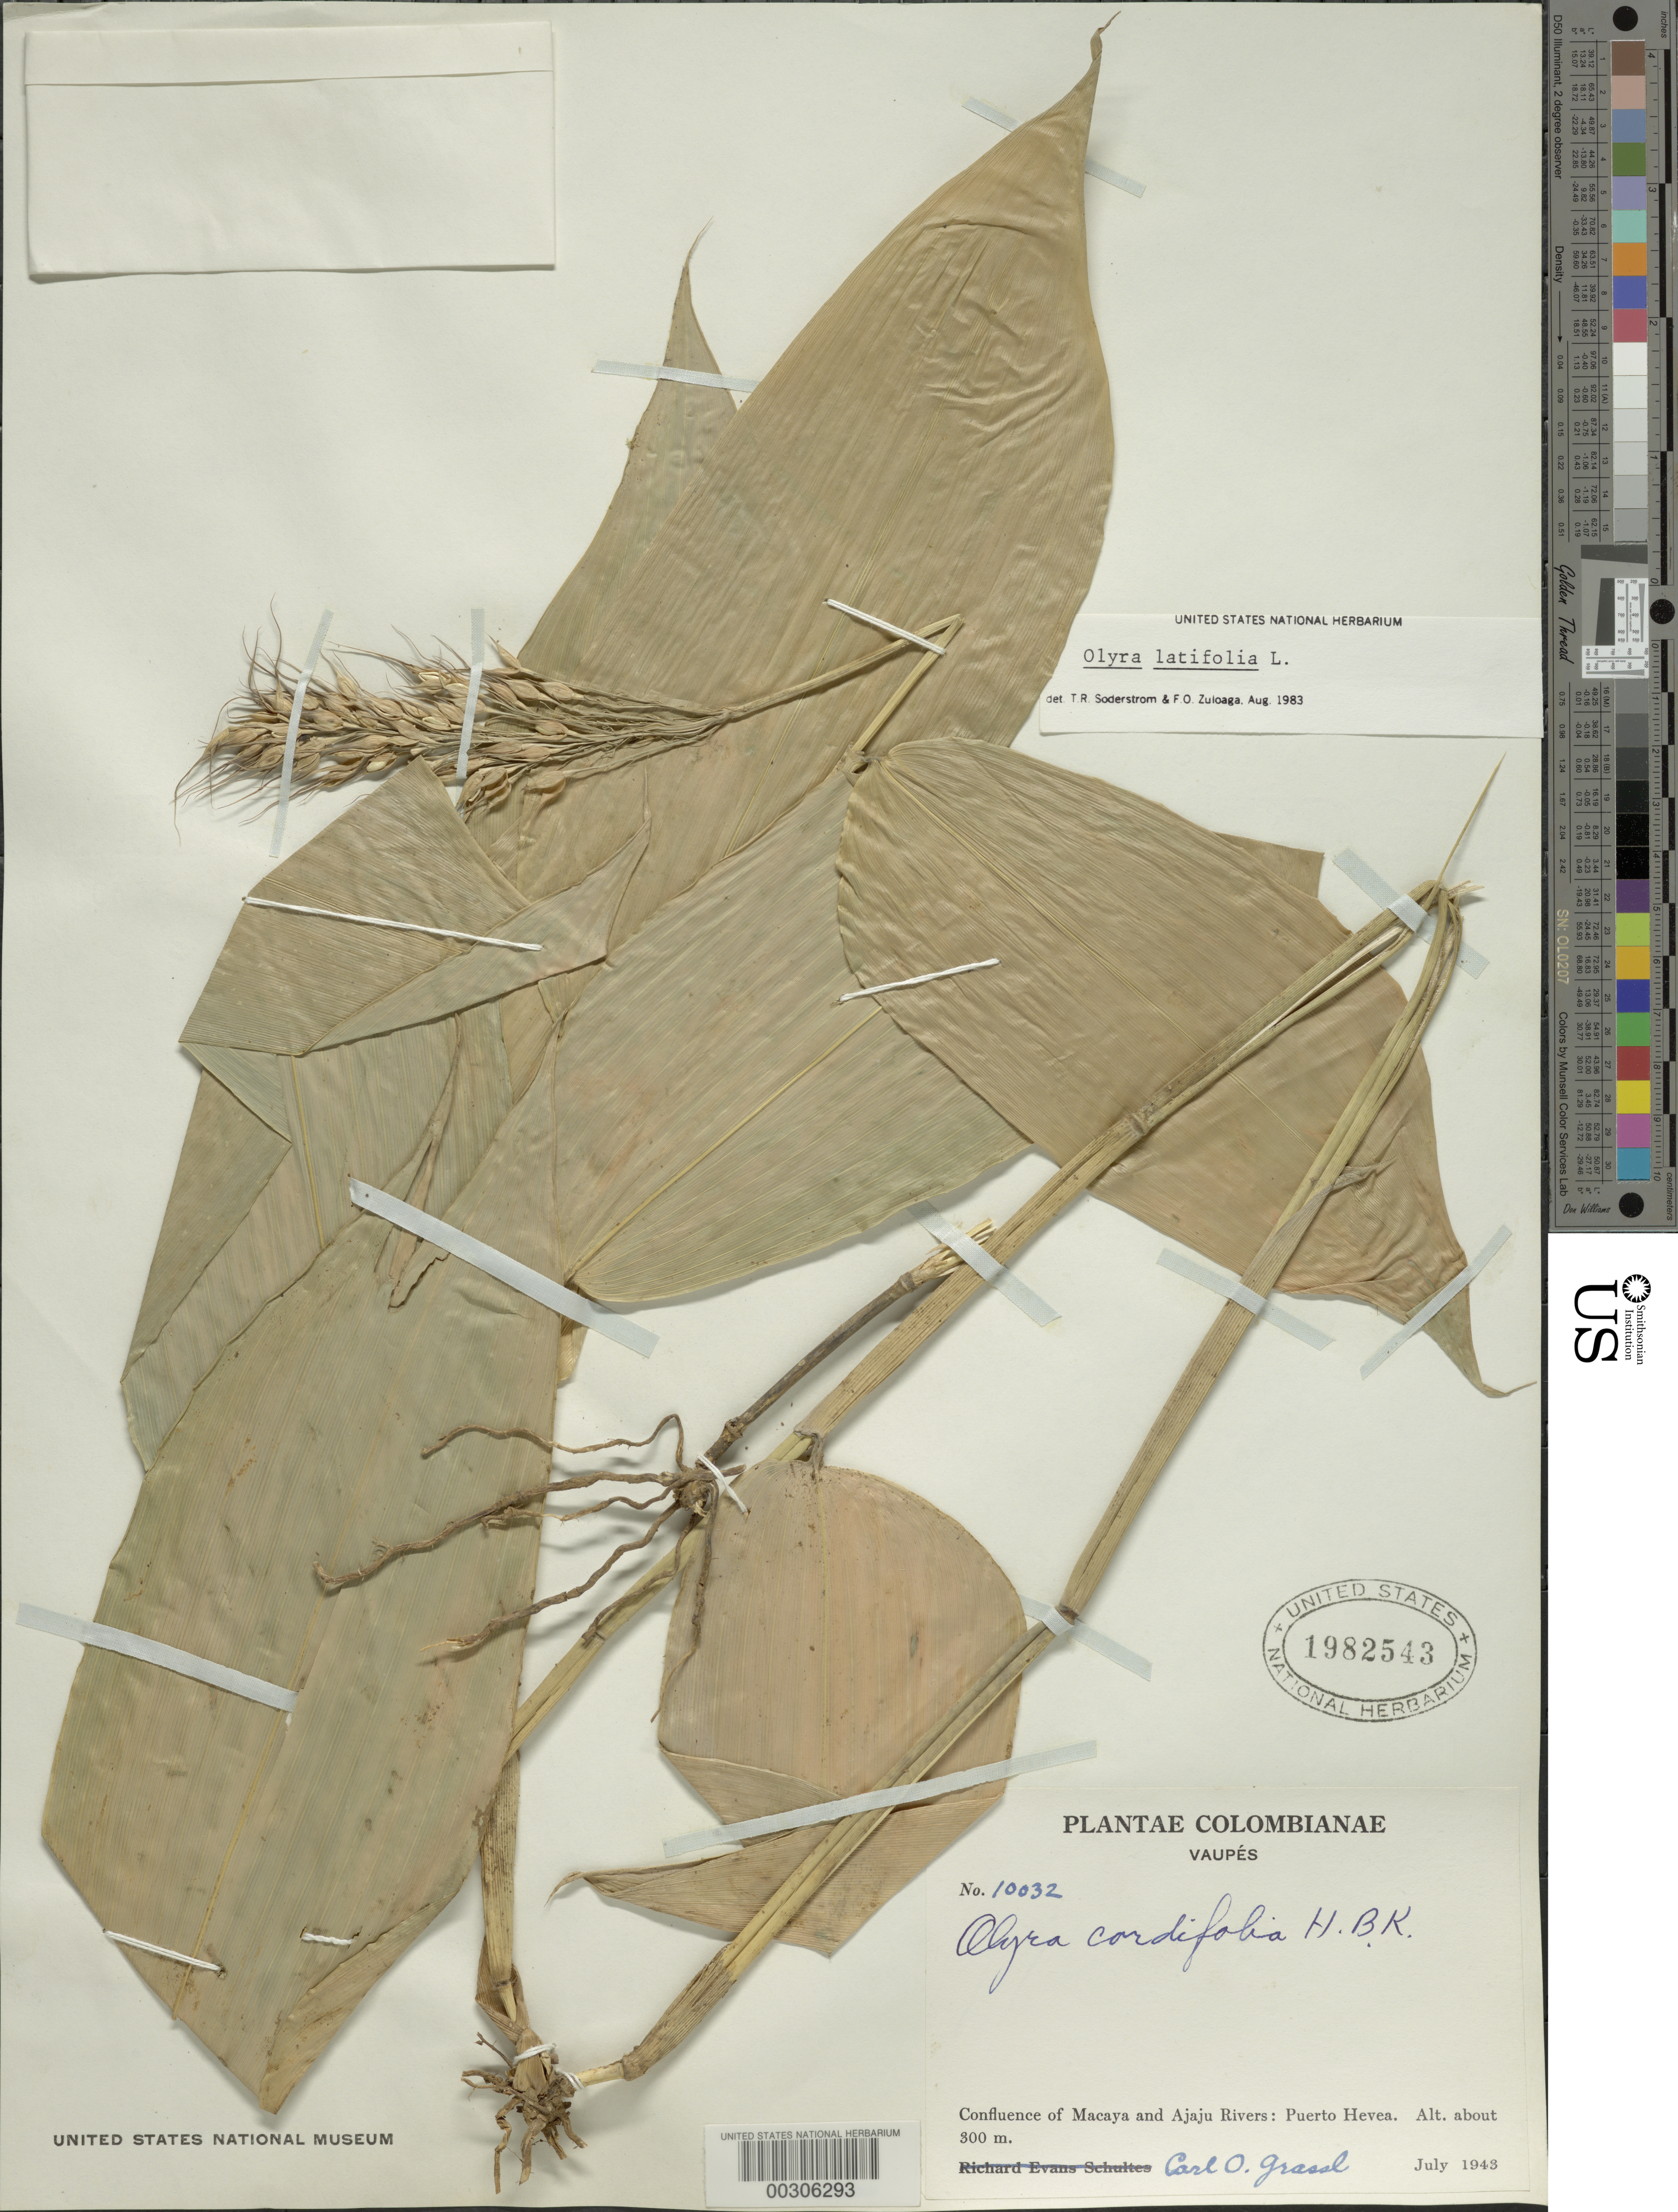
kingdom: Plantae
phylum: Tracheophyta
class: Liliopsida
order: Poales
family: Poaceae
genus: Olyra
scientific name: Olyra latifolia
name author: L.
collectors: C. Grassl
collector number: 10032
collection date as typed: Jul 1943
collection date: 1943-07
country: Colombia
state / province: Vaupés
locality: Puerto hevea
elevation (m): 300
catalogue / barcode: US 1982543